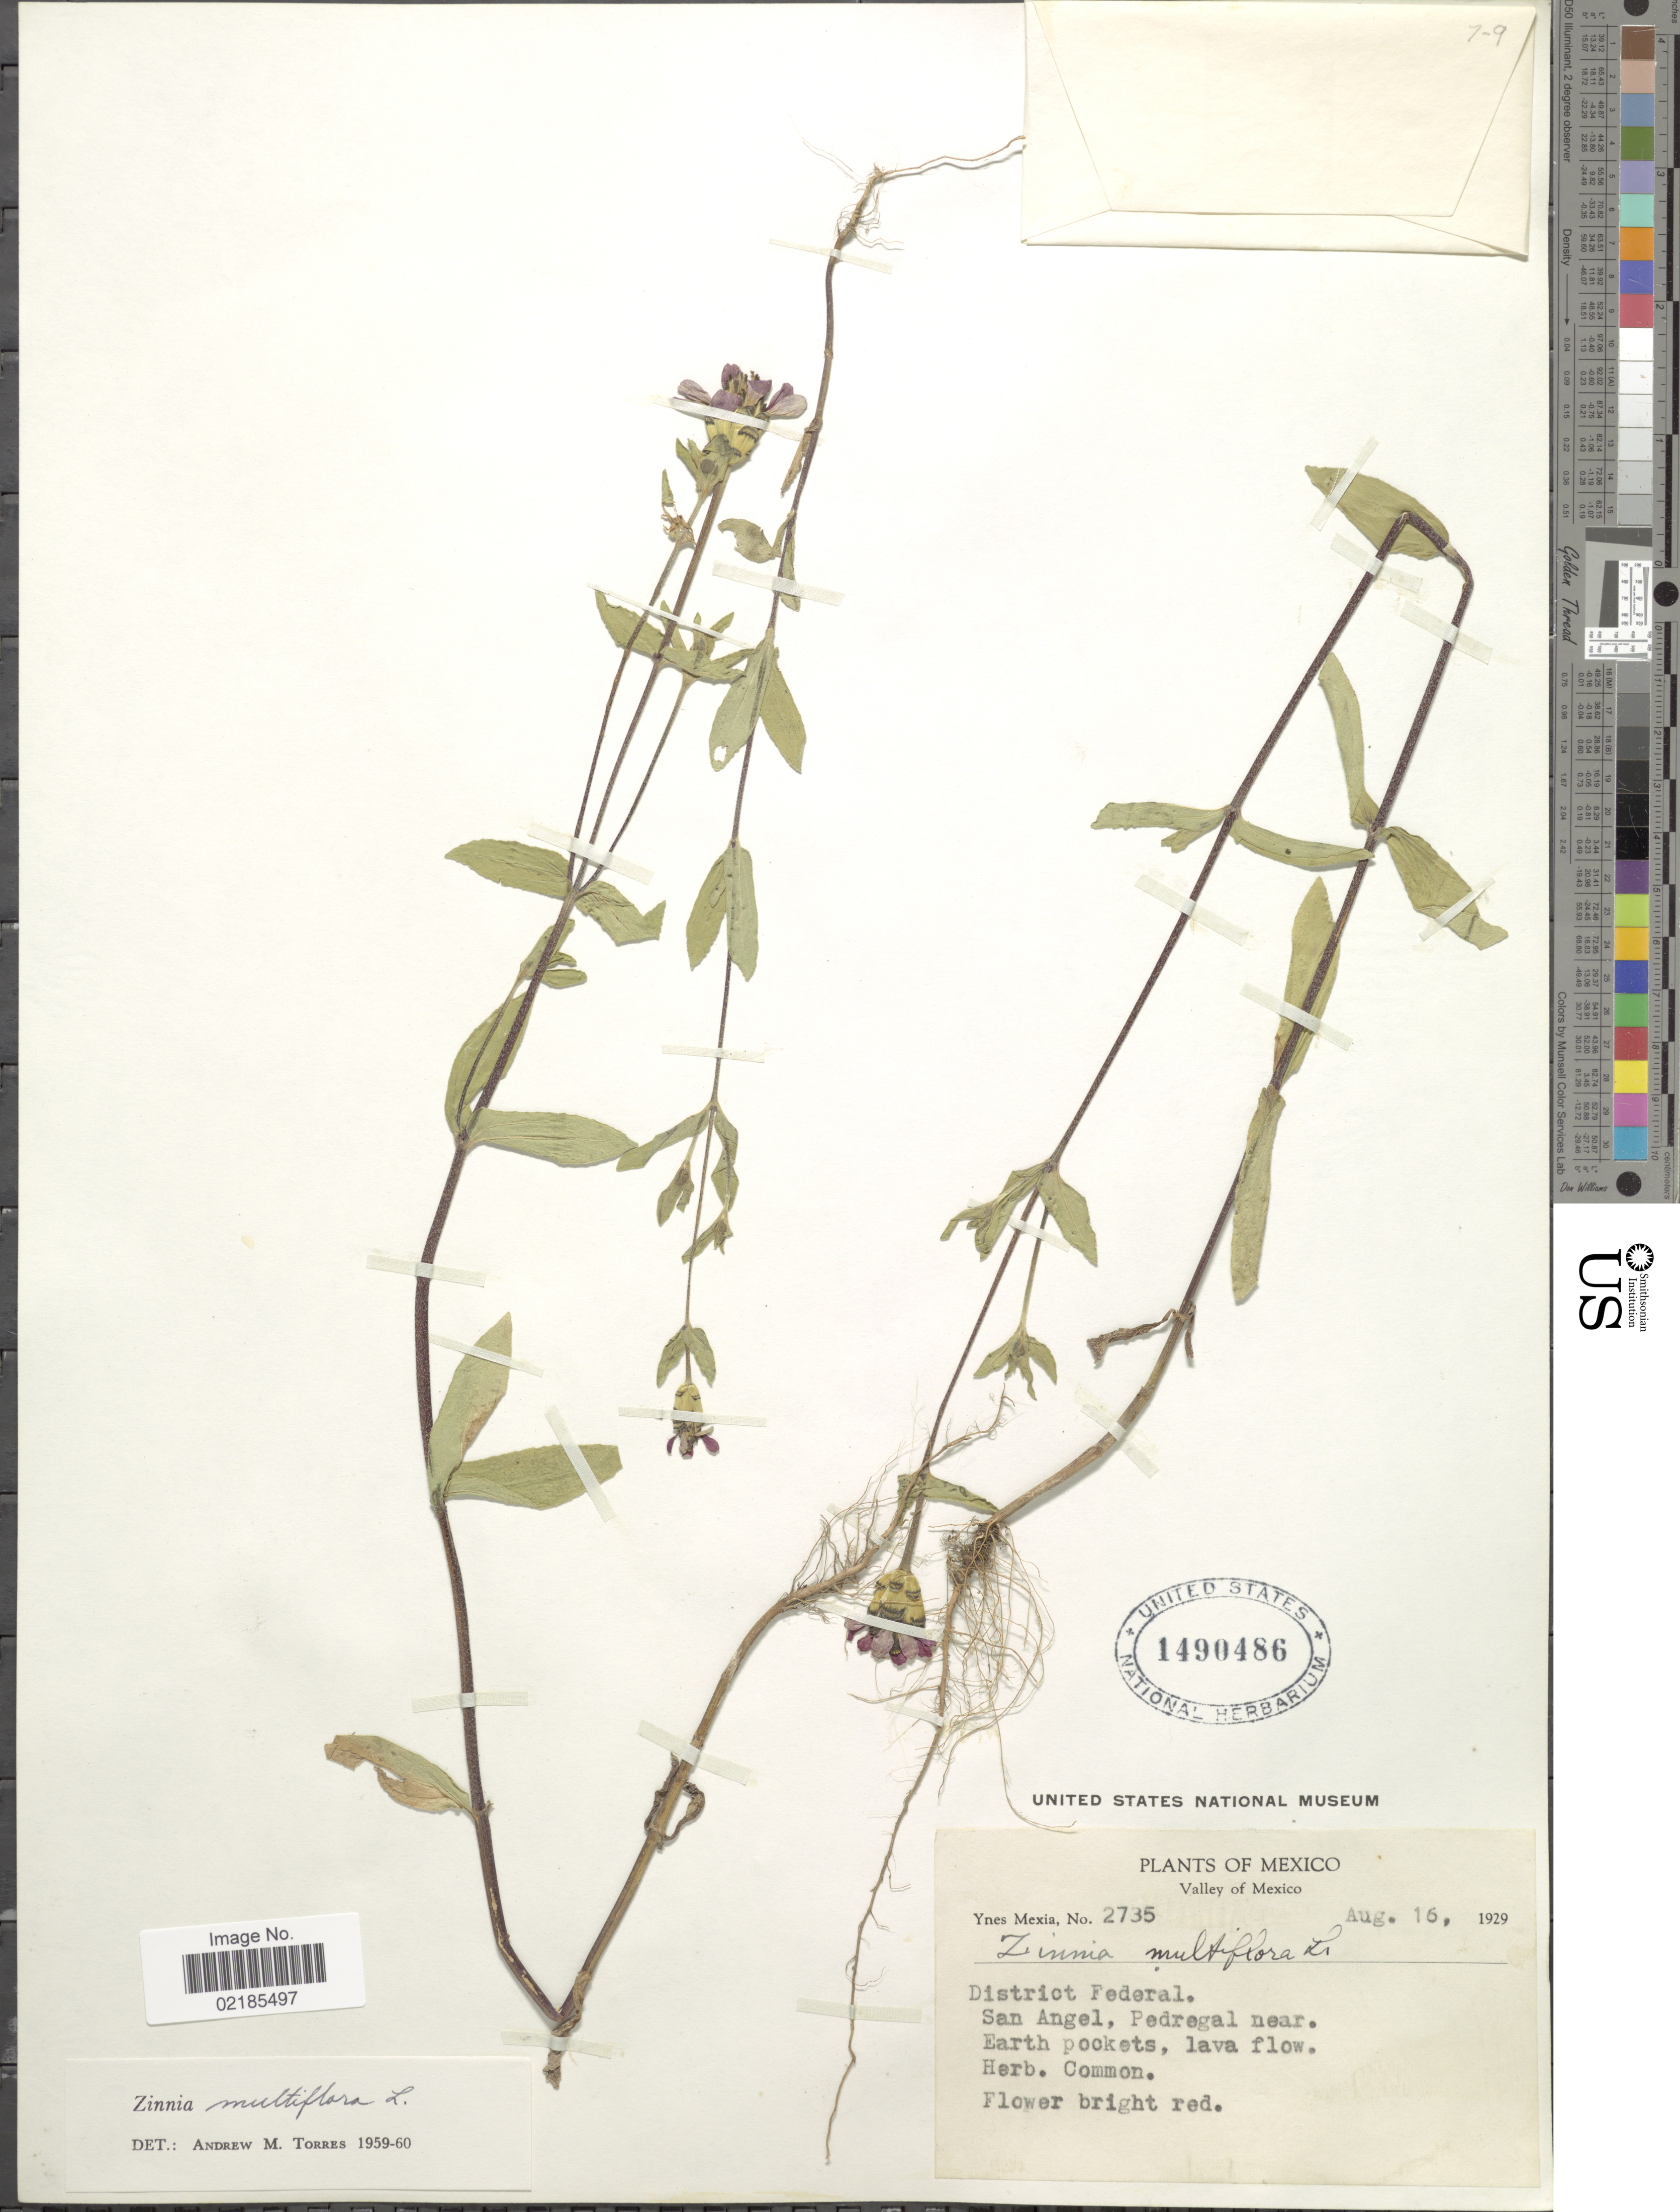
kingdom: Plantae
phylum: Tracheophyta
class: Magnoliopsida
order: Asterales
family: Asteraceae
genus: Zinnia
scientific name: Zinnia peruviana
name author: (L.) L.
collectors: Y. Mexia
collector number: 2735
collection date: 1929-08-16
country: Mexico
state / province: Distrito Federal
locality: Valley of Mexico, District Federal, San Angel, Pedregal near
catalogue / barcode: US 1490486